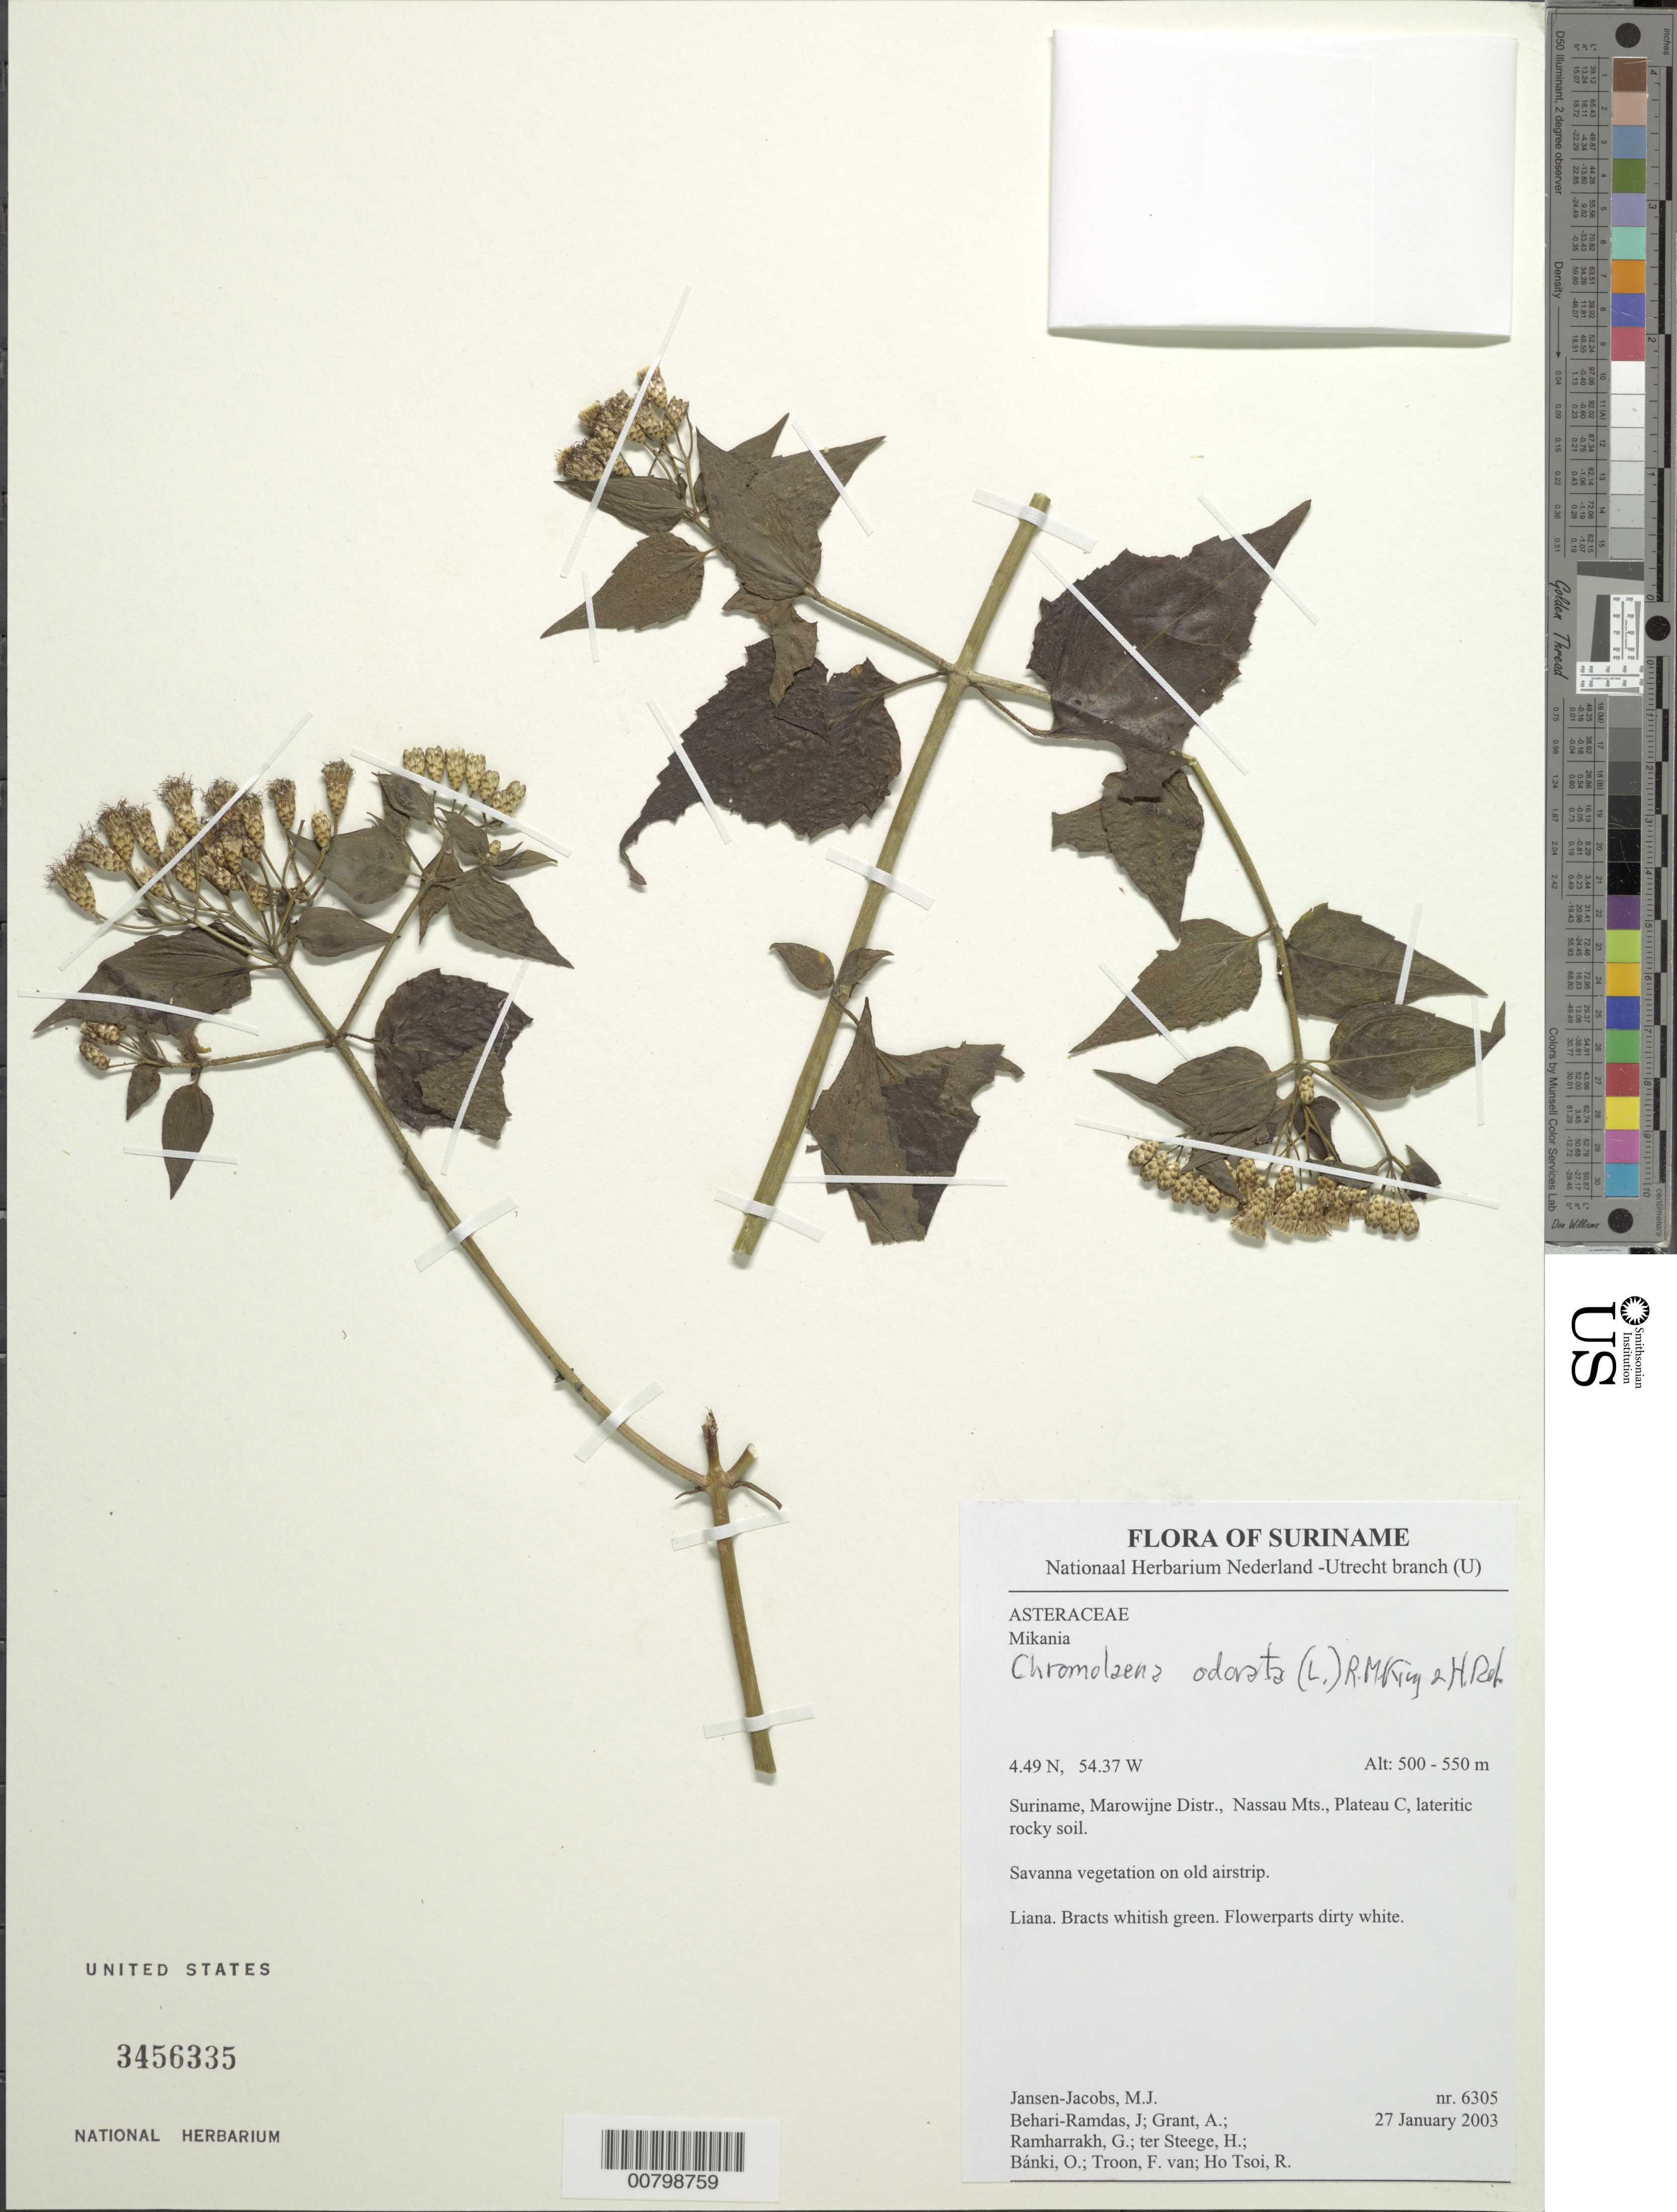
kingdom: Plantae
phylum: Tracheophyta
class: Magnoliopsida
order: Asterales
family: Asteraceae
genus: Chromolaena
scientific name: Chromolaena odorata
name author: (L.) R.M. King & H. Rob.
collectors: M. J. Jansen-Jacobs, J. Behari-Ramdas, A. Grant, G. Ramharrakh, H. ter Steege, O. Bánki, F. Van Troon & R. Ho Tsoi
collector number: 6305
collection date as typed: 27-Jan-03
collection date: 2003-01-27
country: Suriname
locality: Morowijne Dist; Nassau Mts, Plateau C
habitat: Lateritic rocky soil; savanna vegetation on old airstrip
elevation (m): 500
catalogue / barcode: US 3456335